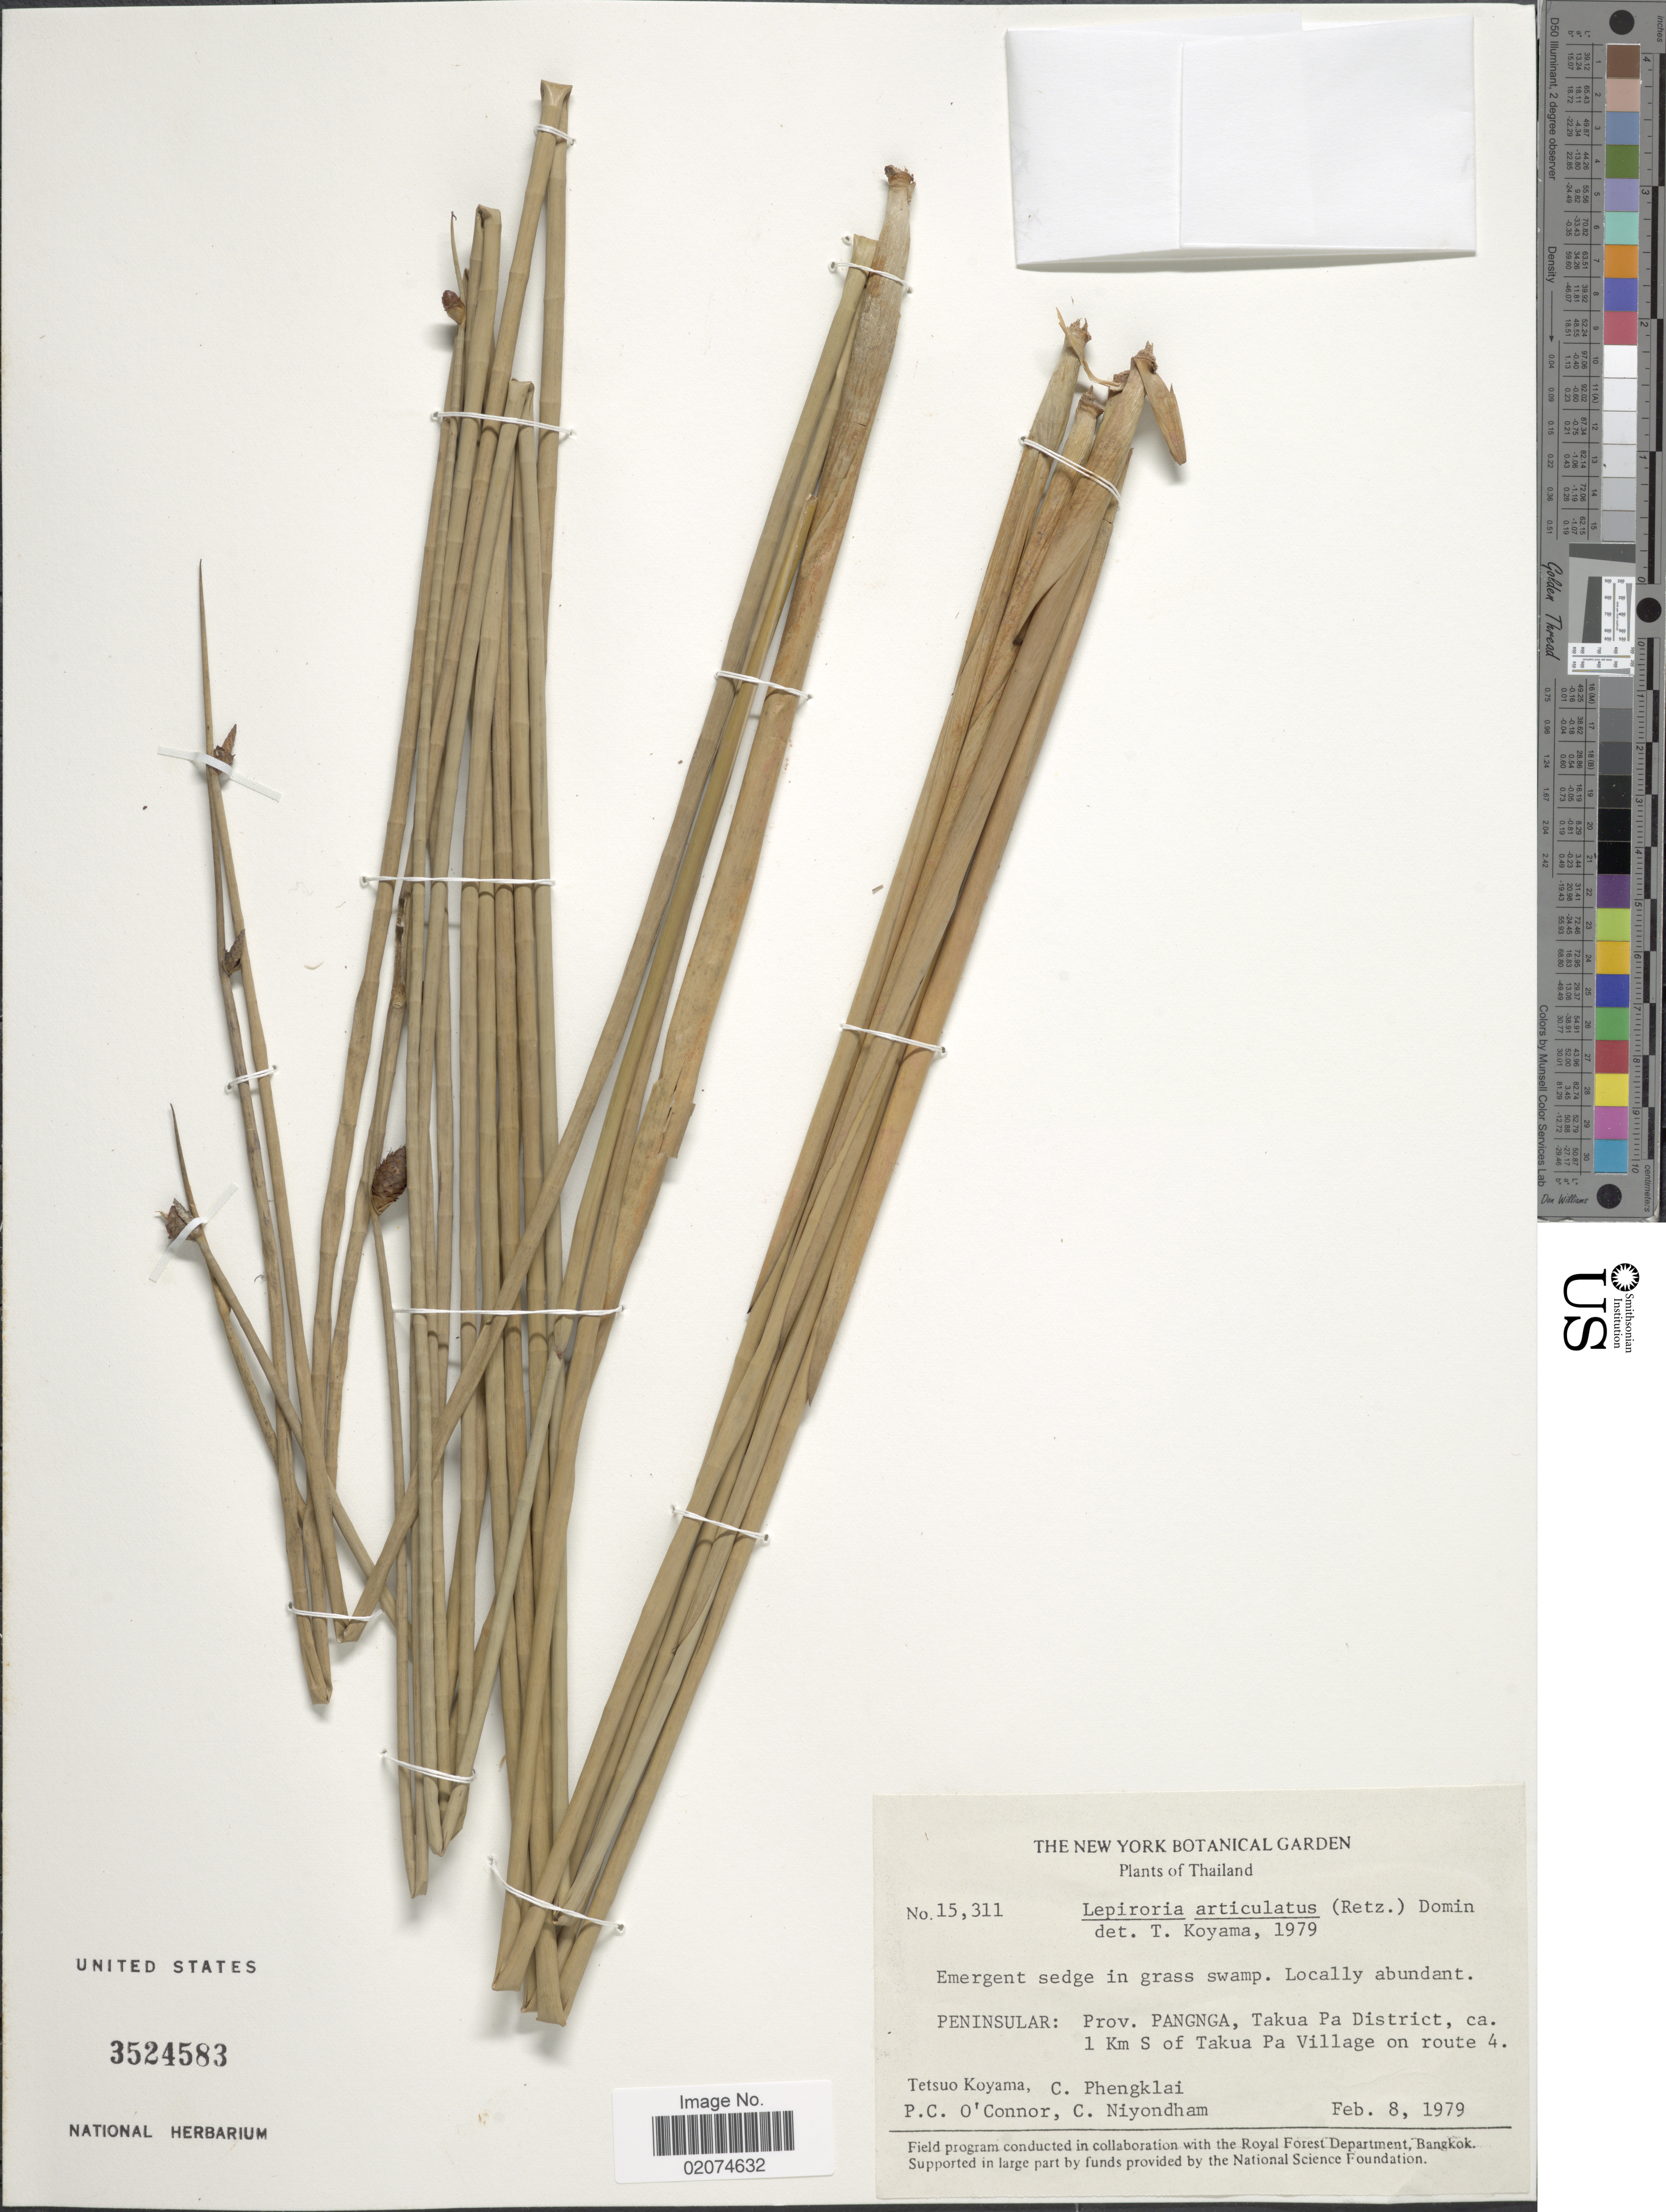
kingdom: Plantae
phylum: Tracheophyta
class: Liliopsida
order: Poales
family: Cyperaceae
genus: Lepironia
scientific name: Lepironia articulata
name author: (Retz.) Domin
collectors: T. Koyama, C. Phengklai & P. O'Connor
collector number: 15311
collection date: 1979-02-08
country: Thailand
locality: Thailand. Peninsular: Prov. Pangnga, takua Pa District, ca. 1 km S of Takua Pa Village on route 4.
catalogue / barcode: US 3524583